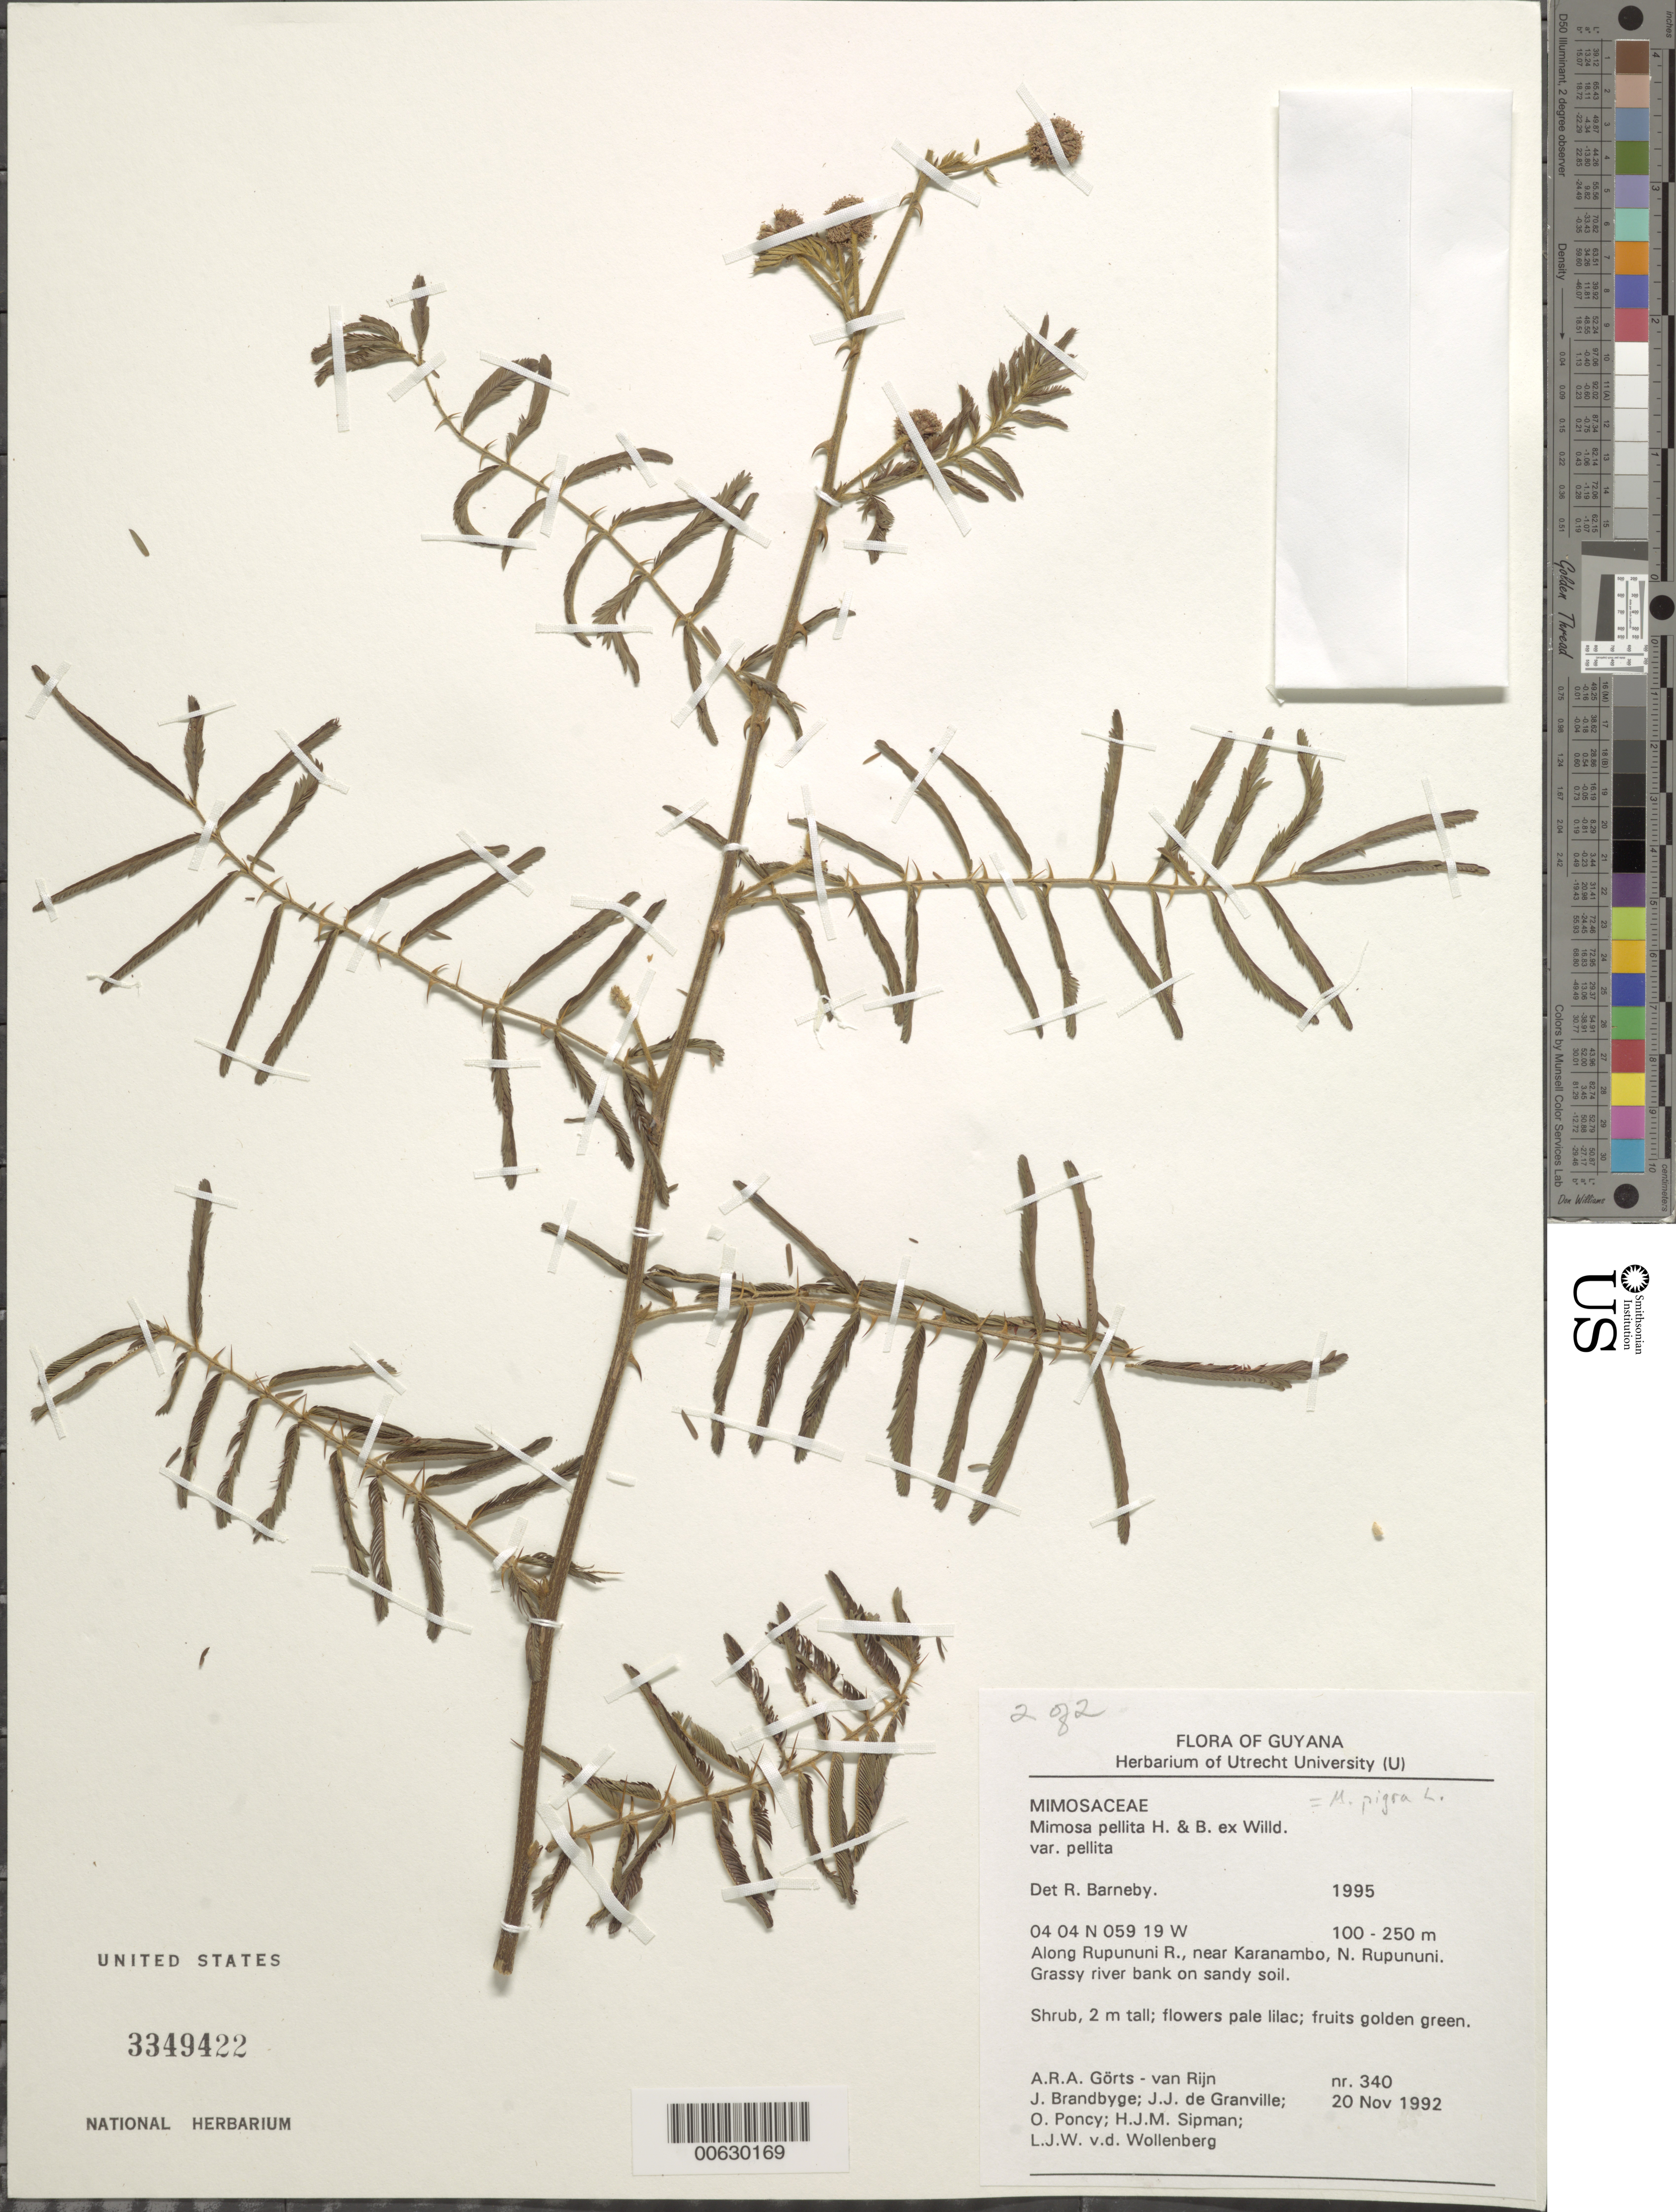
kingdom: Plantae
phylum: Tracheophyta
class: Magnoliopsida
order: Fabales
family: Fabaceae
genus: Mimosa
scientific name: Mimosa pellita var. pellita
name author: Humb. & Bonpl. ex Willd.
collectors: A. .R. A. Görts-van Rijn, J. Brandbyge, J.-J. de Granville, O. Poncy & et al.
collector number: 340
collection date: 1992-11-20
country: Guyana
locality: Along Rupununi R., near Karanambo, N. Rupununi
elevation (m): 100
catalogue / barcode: US 3349422